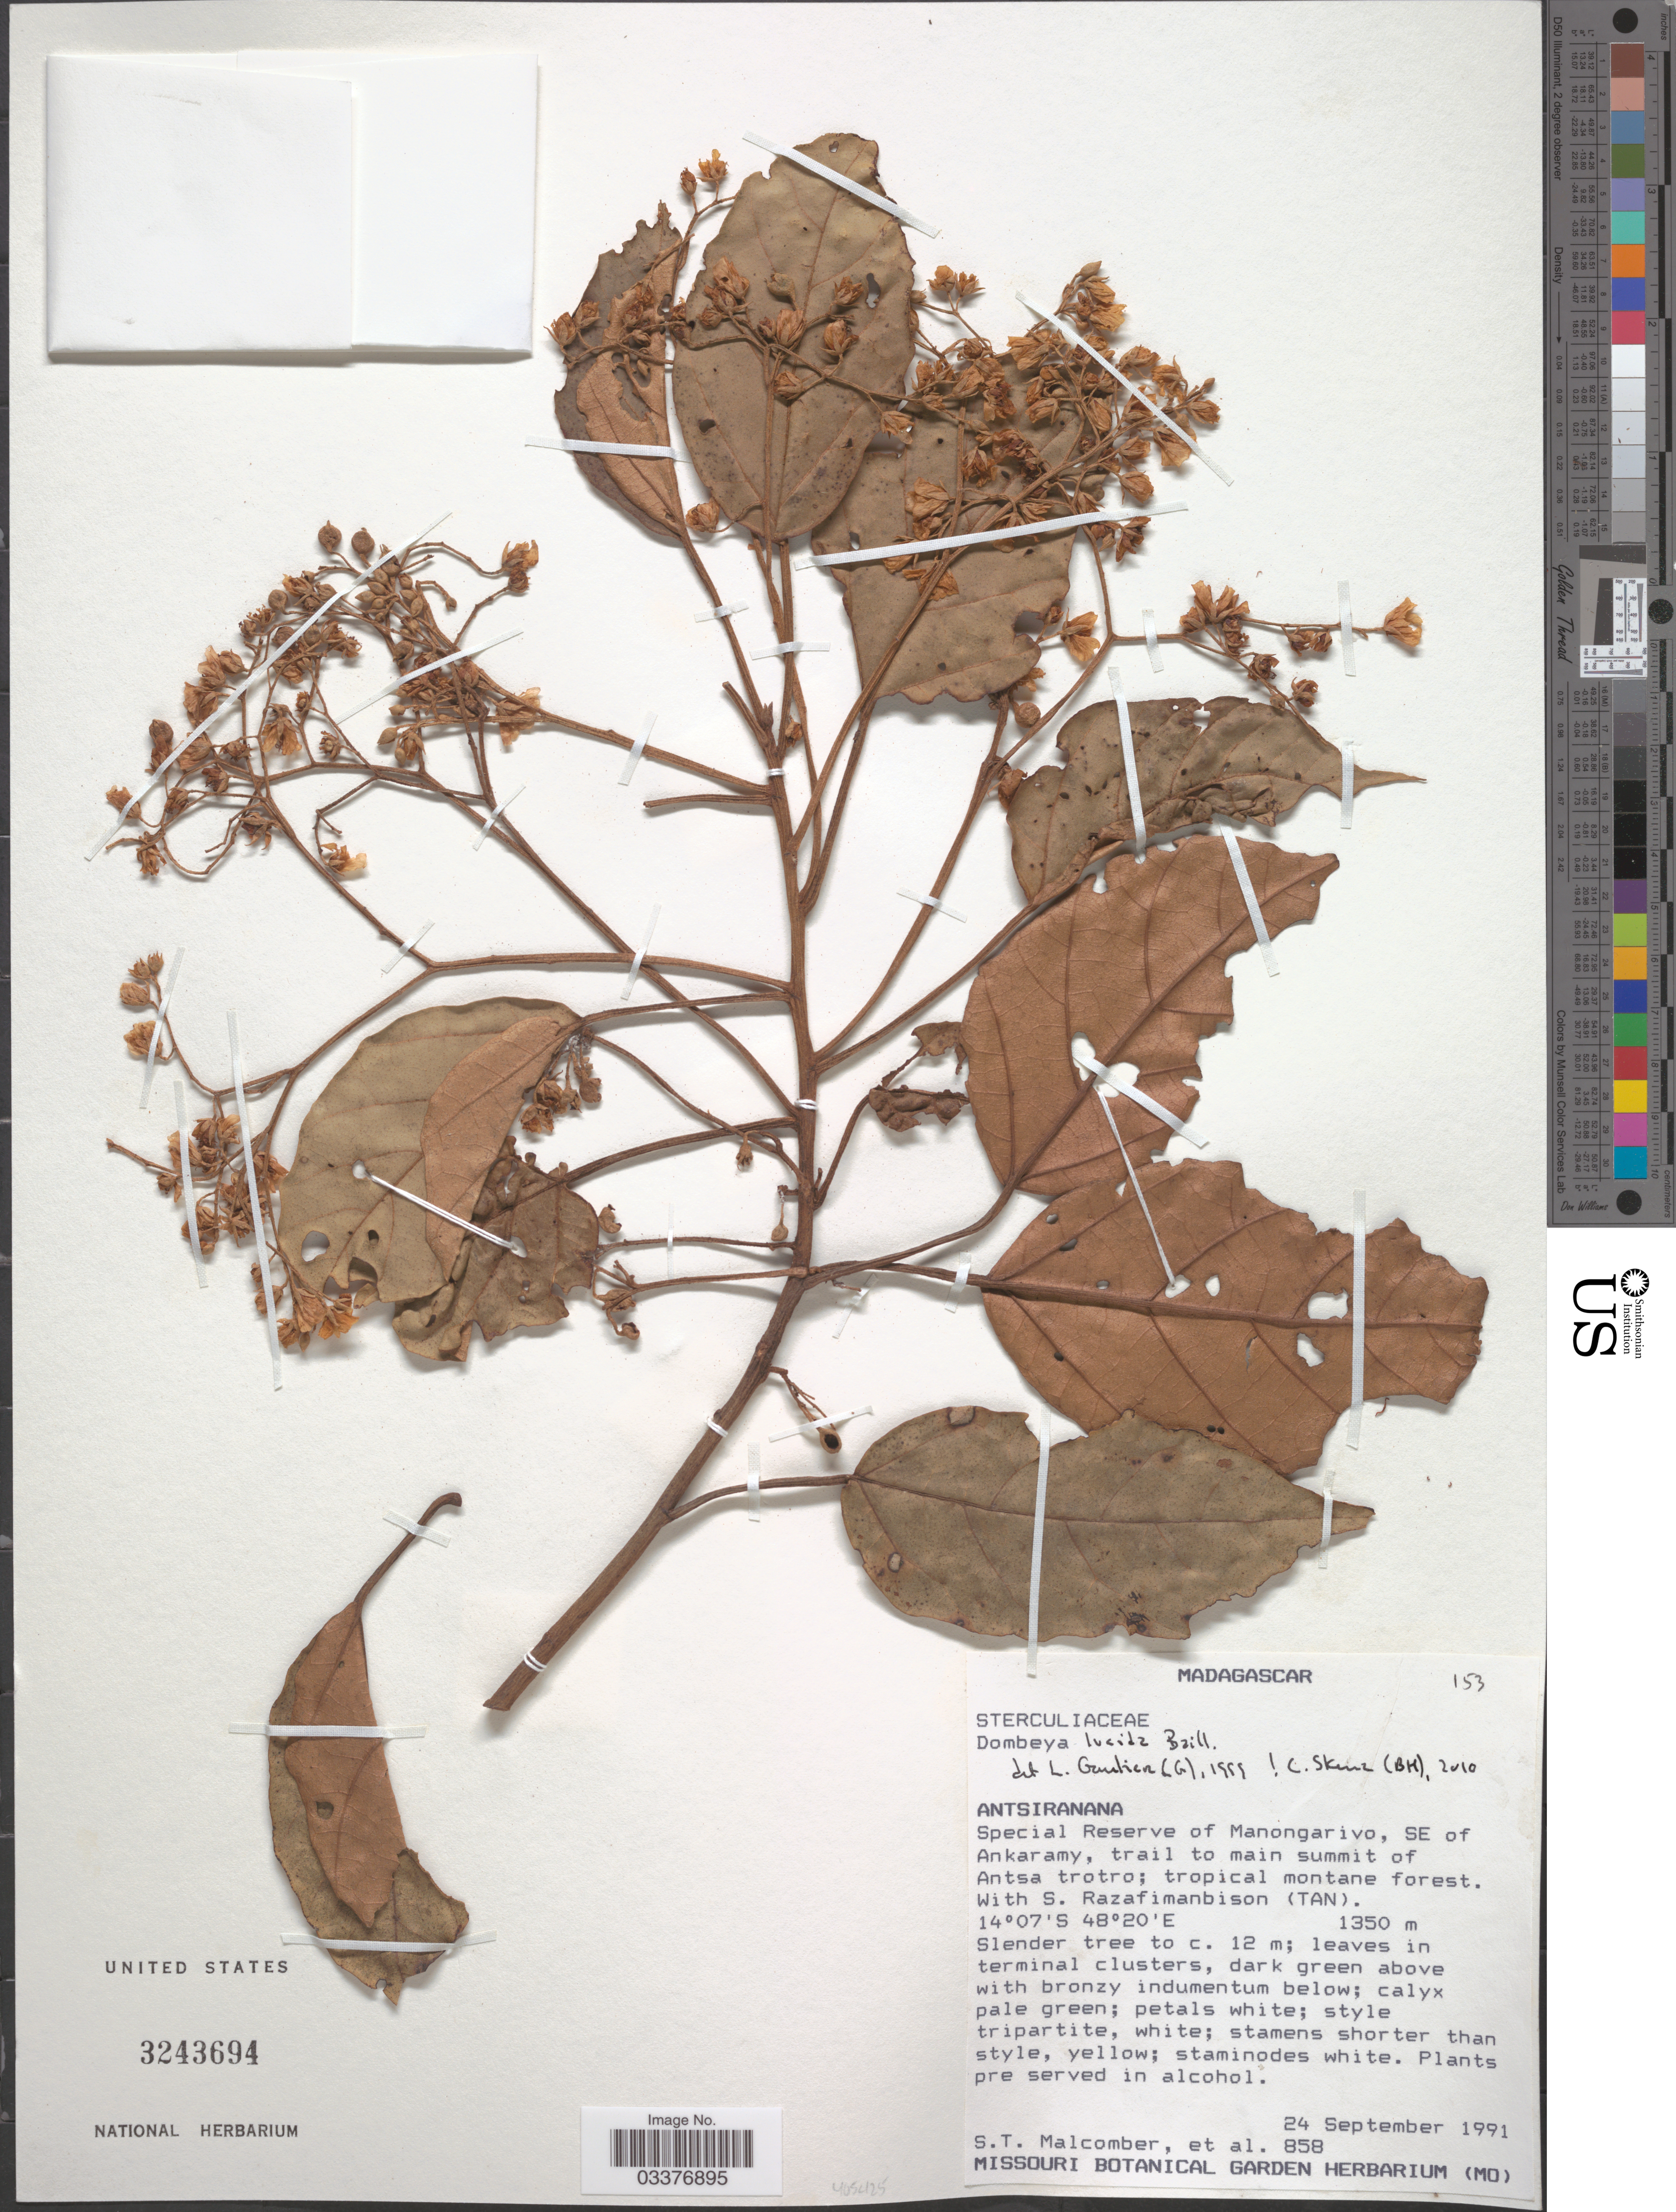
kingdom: Plantae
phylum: Tracheophyta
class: Magnoliopsida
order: Malvales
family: Malvaceae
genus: Dombeya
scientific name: Dombeya lucida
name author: Baill.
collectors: S. T. Malcomber & S. Razafimanbison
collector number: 858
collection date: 1991-09-24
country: Madagascar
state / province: Diana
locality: Special Reserve of Manongarivo, SE of Ankaramy, trail to main summit of Antsa trotro.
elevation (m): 1350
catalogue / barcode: US 3243694